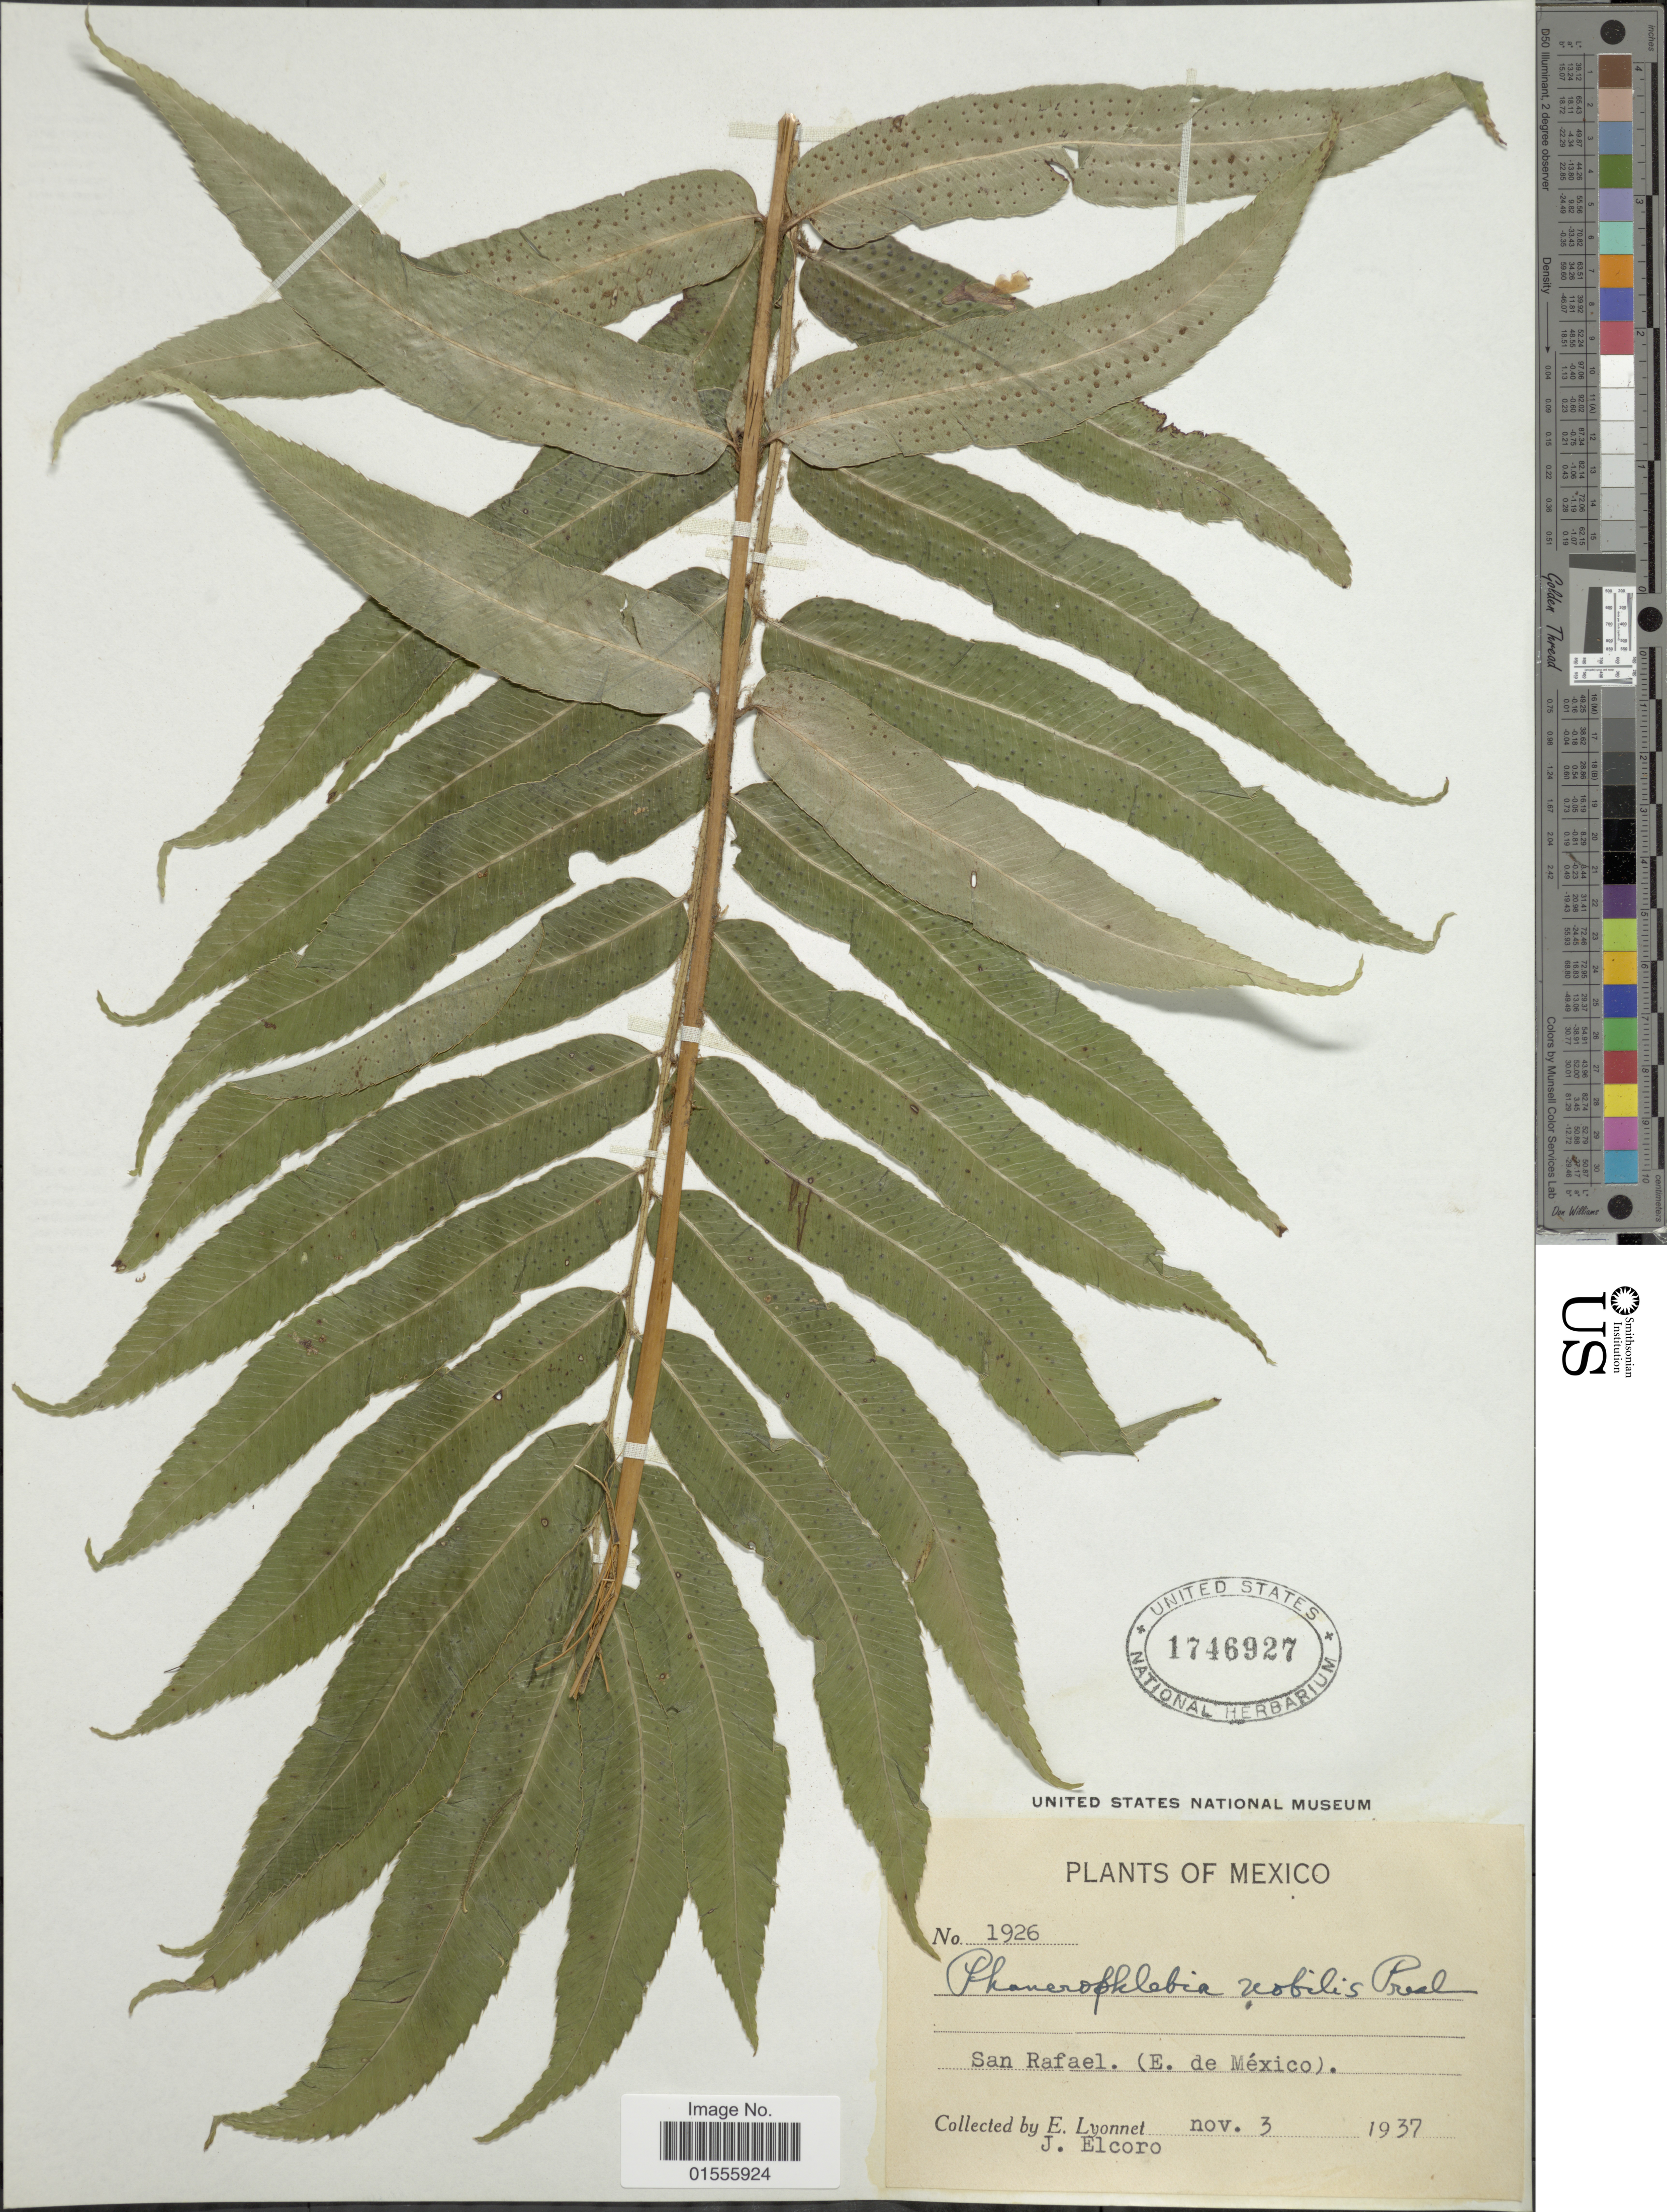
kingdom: Plantae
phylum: Tracheophyta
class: Polypodiopsida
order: Polypodiales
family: Dryopteridaceae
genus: Phanerophlebia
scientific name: Phanerophlebia nobilis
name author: (Schltdl. & Cham.) C. Presl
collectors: E. Lyonnel & J. Elcoro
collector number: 1926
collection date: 1937-11-03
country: Mexico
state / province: México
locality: San Rafael. (E, de México)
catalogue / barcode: US 1746927